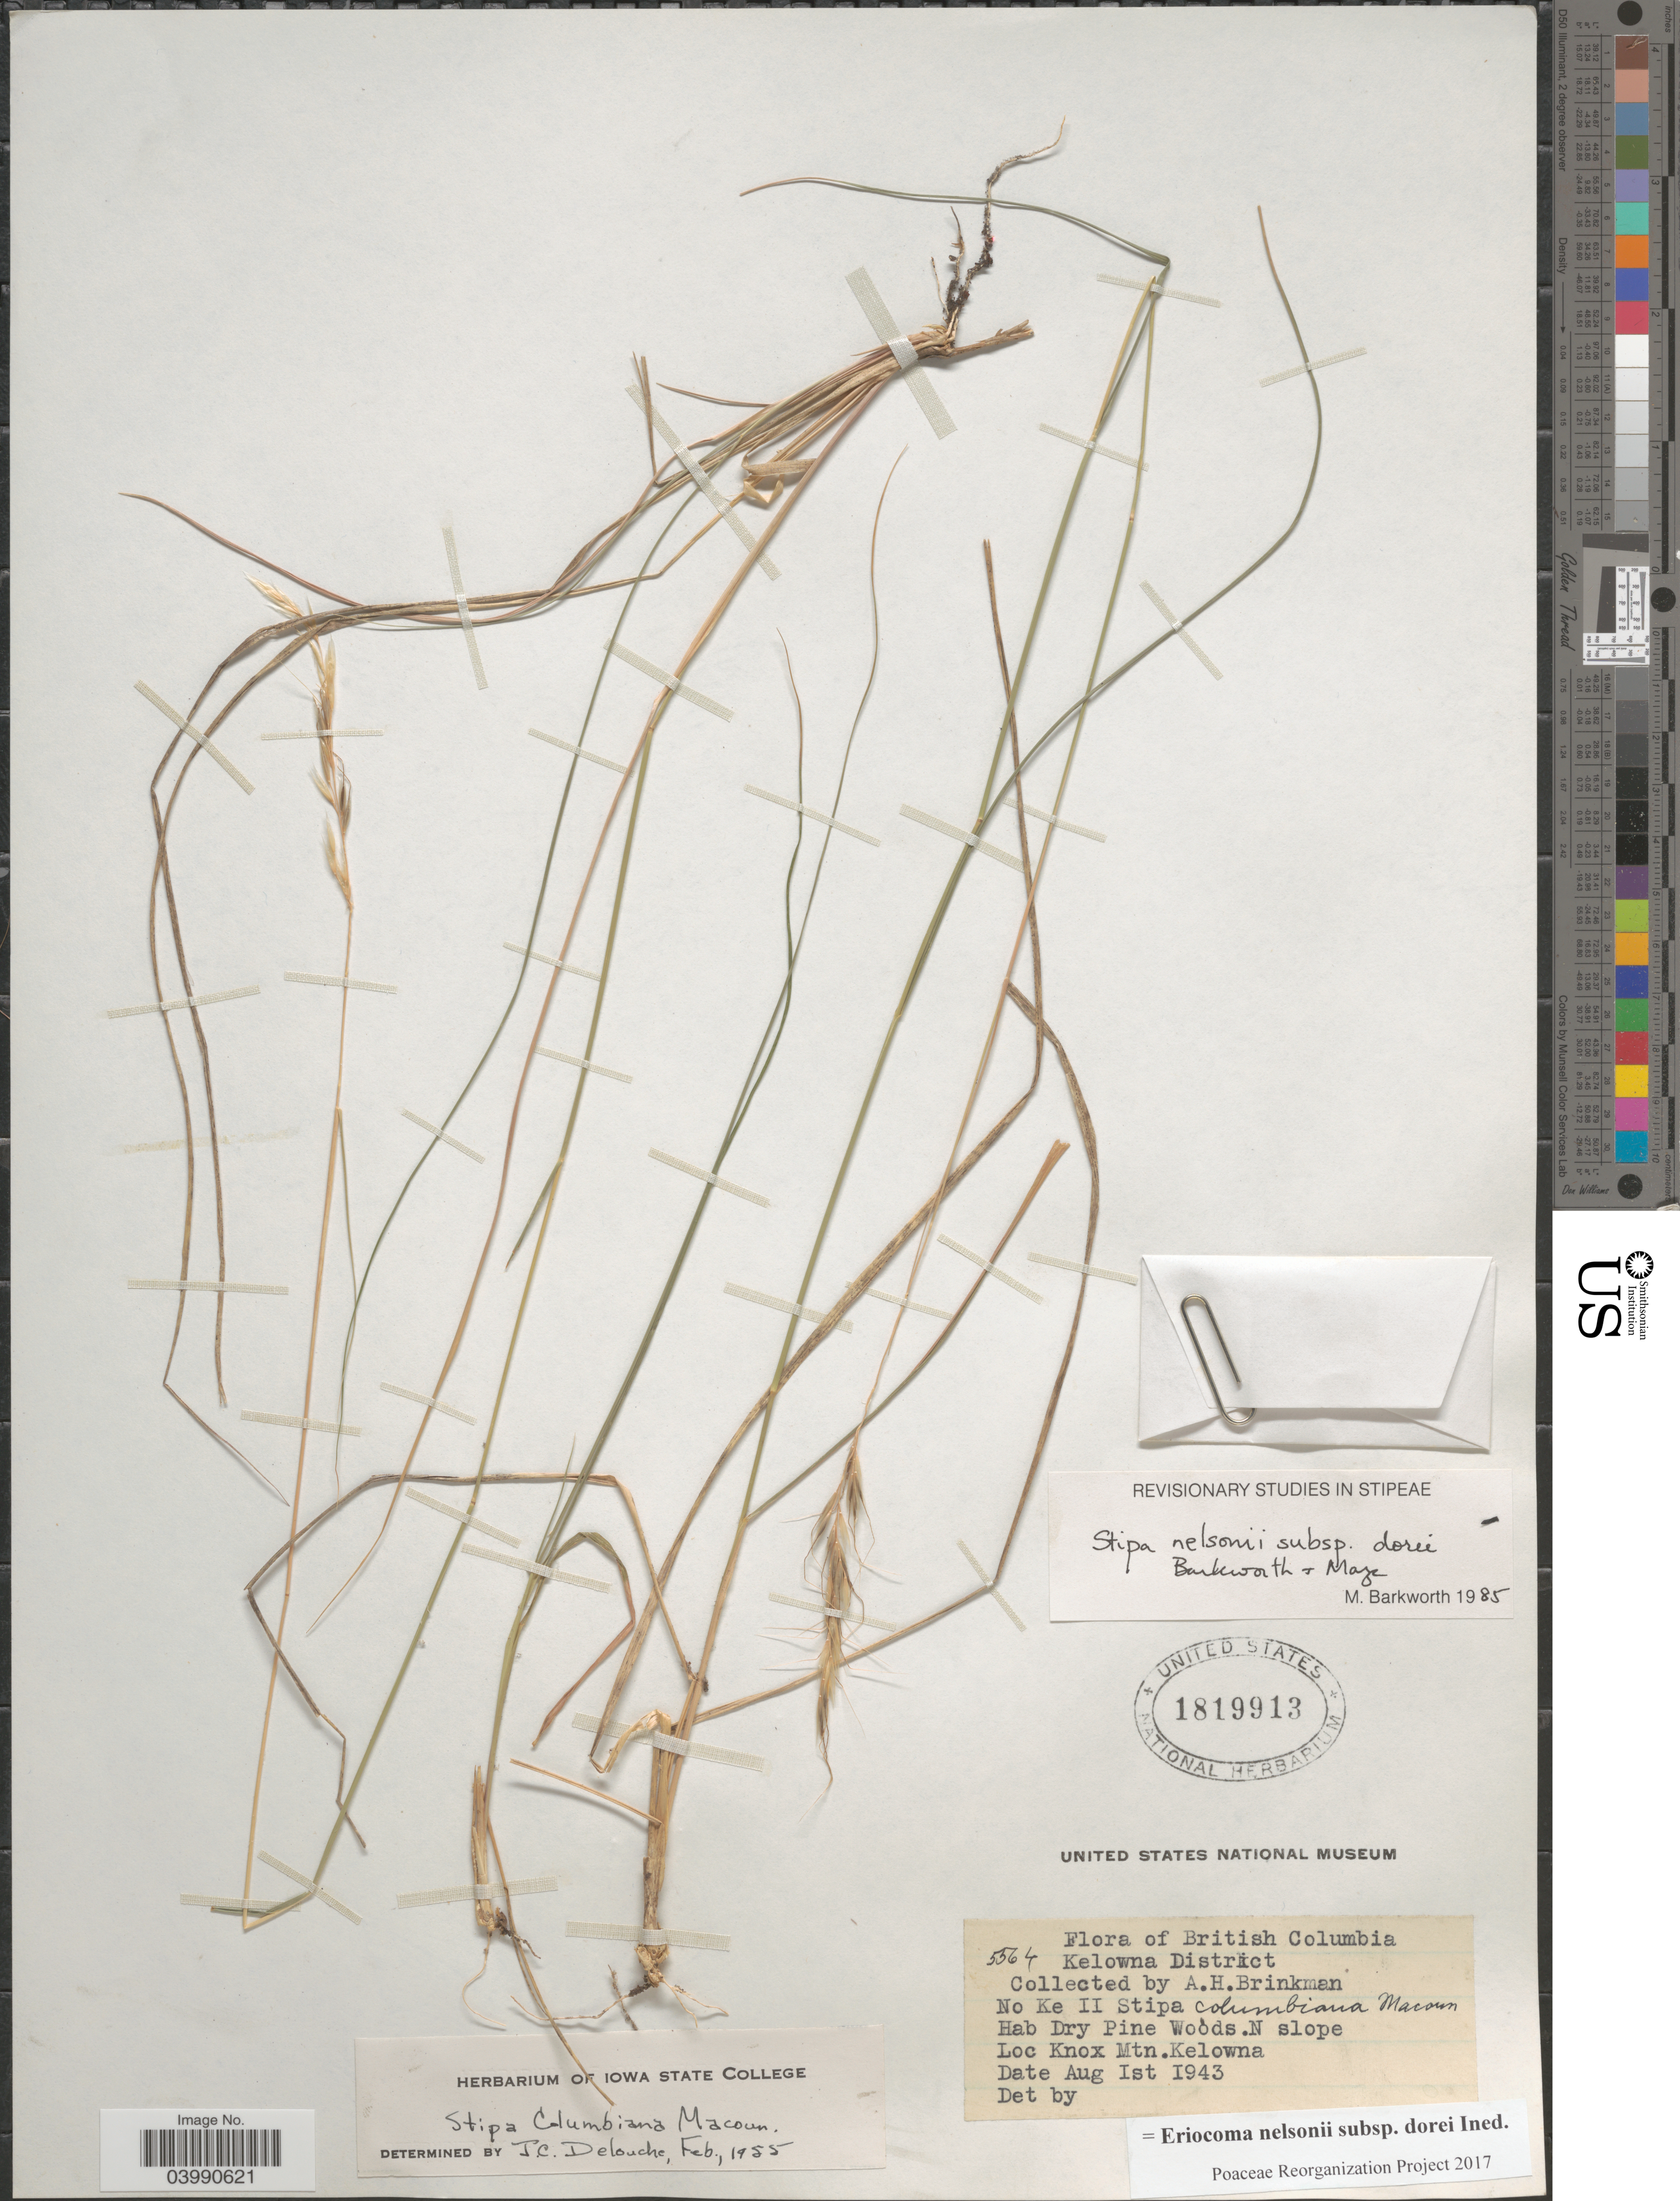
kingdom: Plantae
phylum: Tracheophyta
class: Liliopsida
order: Poales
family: Poaceae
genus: Eriocoma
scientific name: Eriocoma nelsonii subsp. dorei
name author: (Barkworth & J. Maze) Romasch.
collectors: A. Brinkman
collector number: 5564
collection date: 1943-08-01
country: Canada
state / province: British Columbia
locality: Kelowna District. Dry Pine Woods. N slope. Knox Mtn. Kelowna.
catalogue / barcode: US 1819913